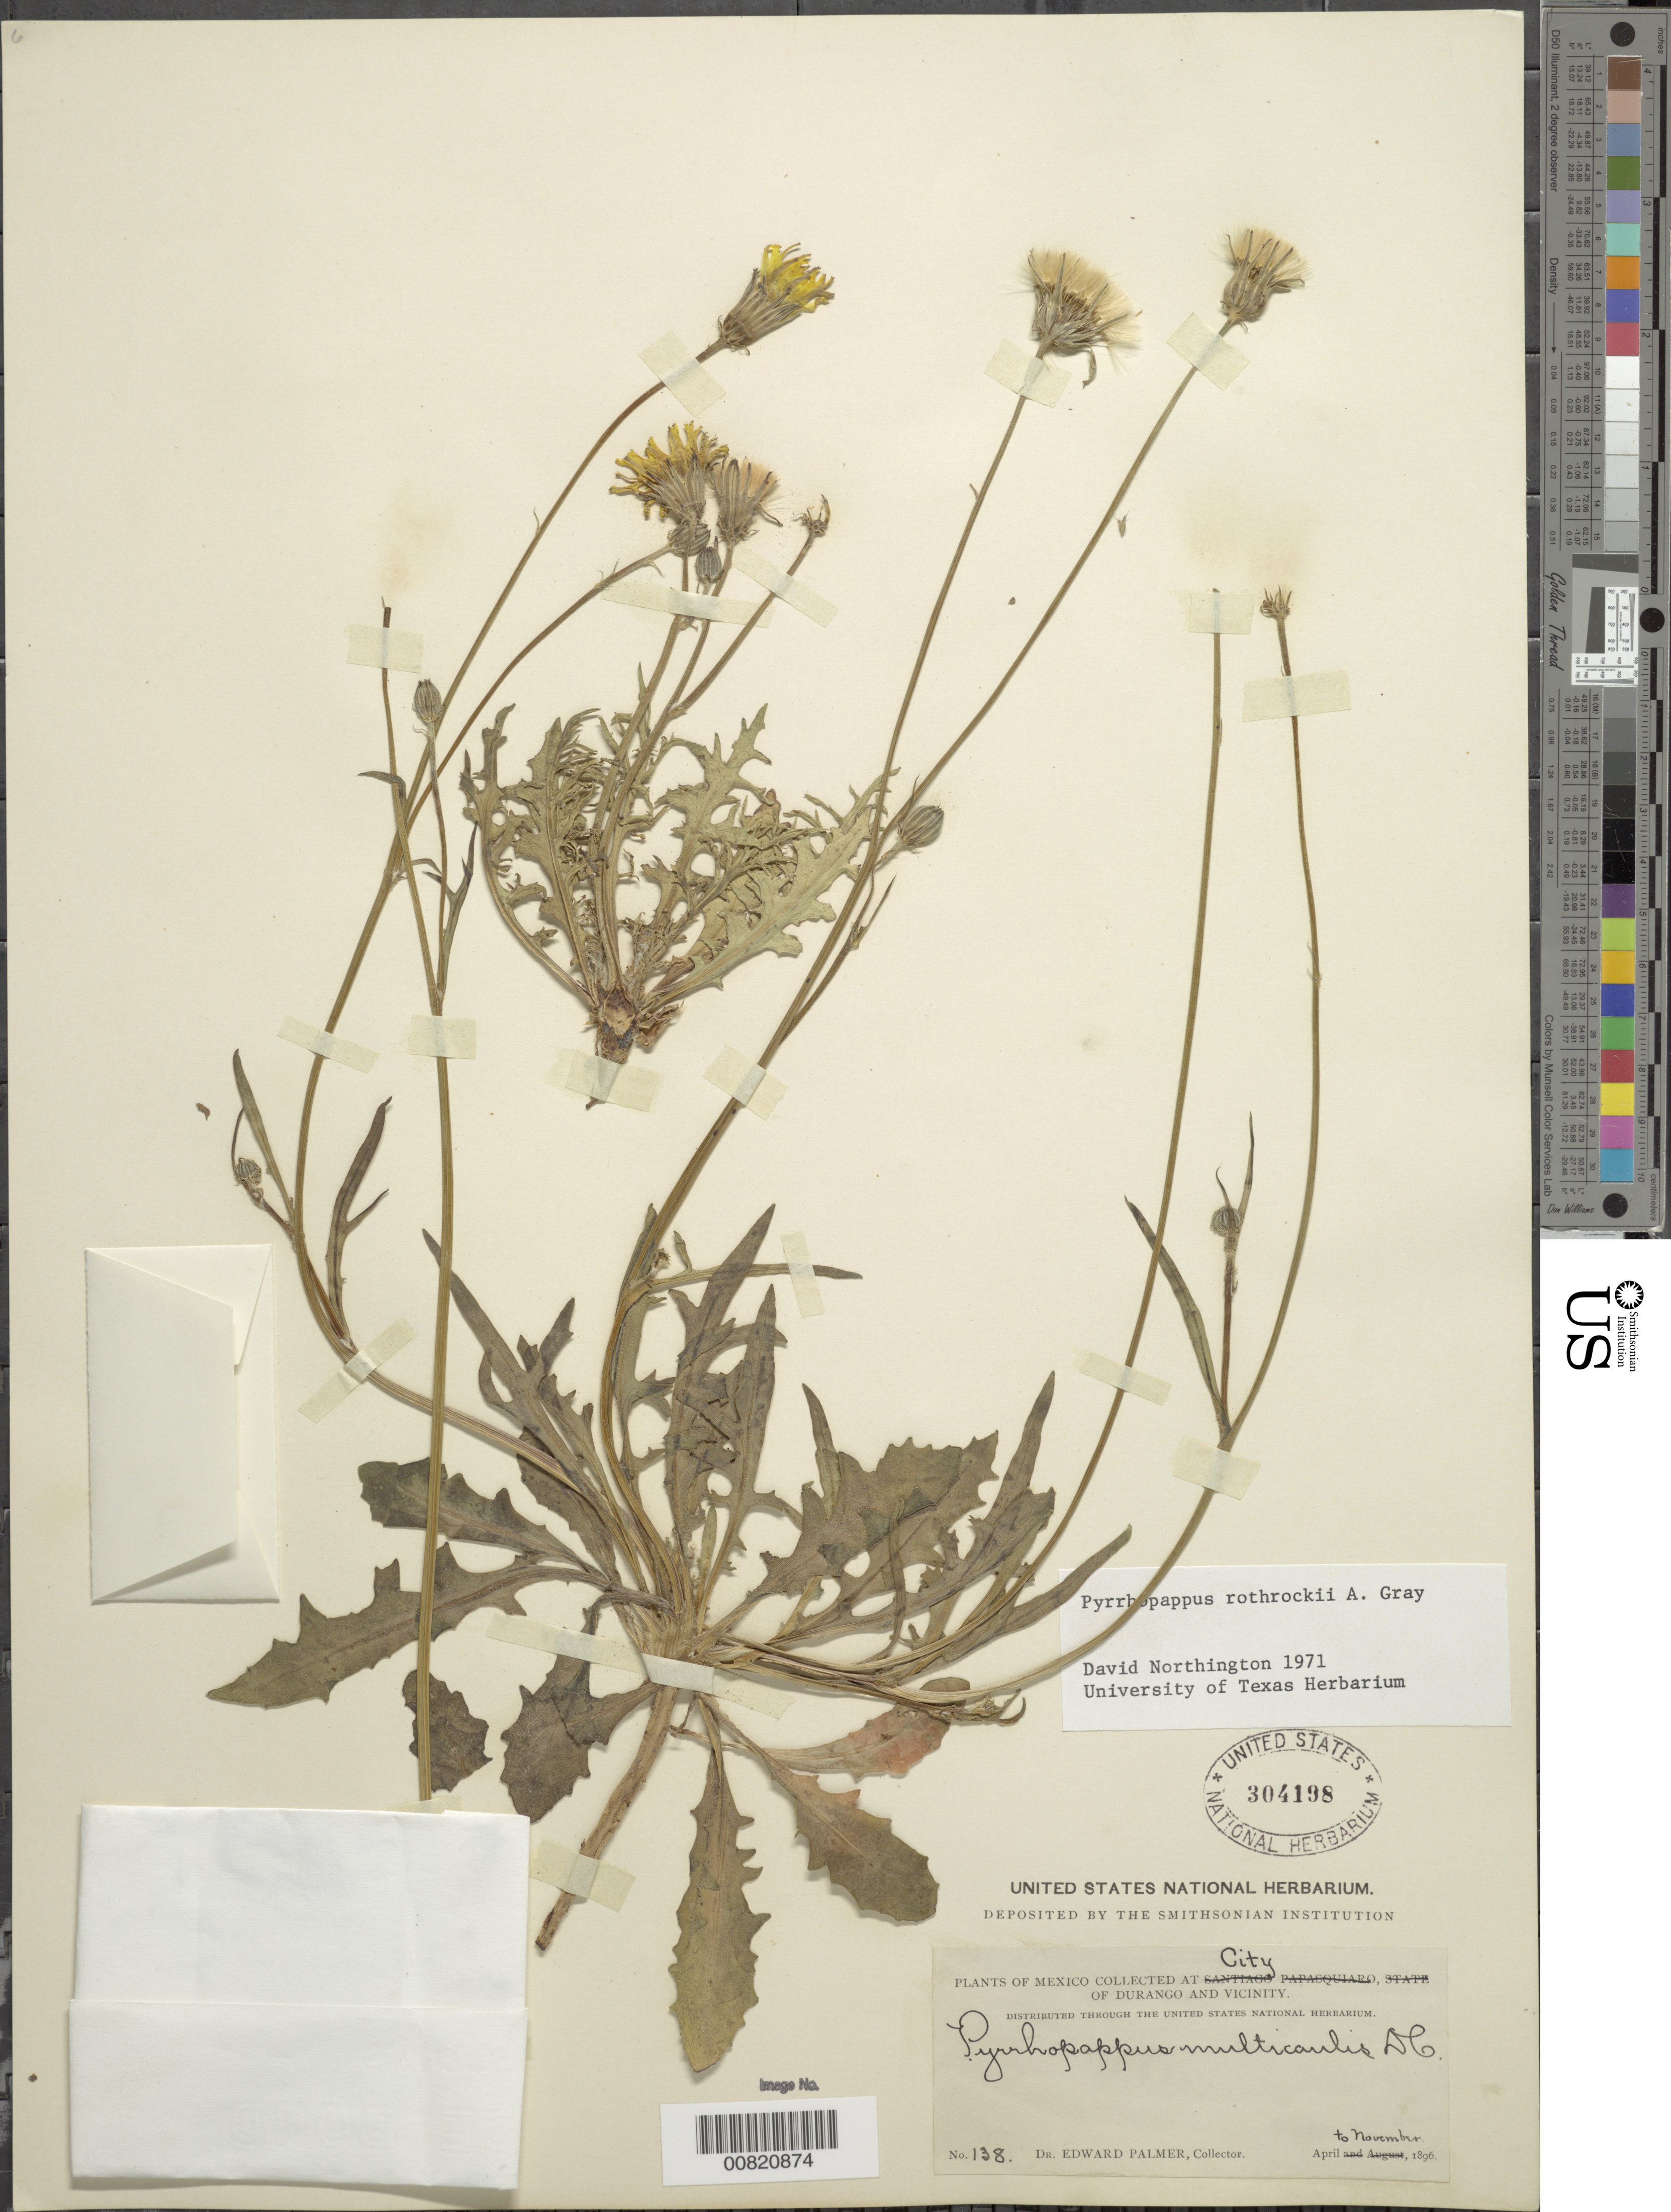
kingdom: Plantae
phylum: Tracheophyta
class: Magnoliopsida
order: Asterales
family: Asteraceae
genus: Pyrrhopappus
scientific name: Pyrrhopappus rothrockii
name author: A. Gray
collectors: E. Palmer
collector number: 138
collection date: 1896-04/1896-11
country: Mexico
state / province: Durango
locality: At City of Durango and Vicinity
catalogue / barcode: US 304198